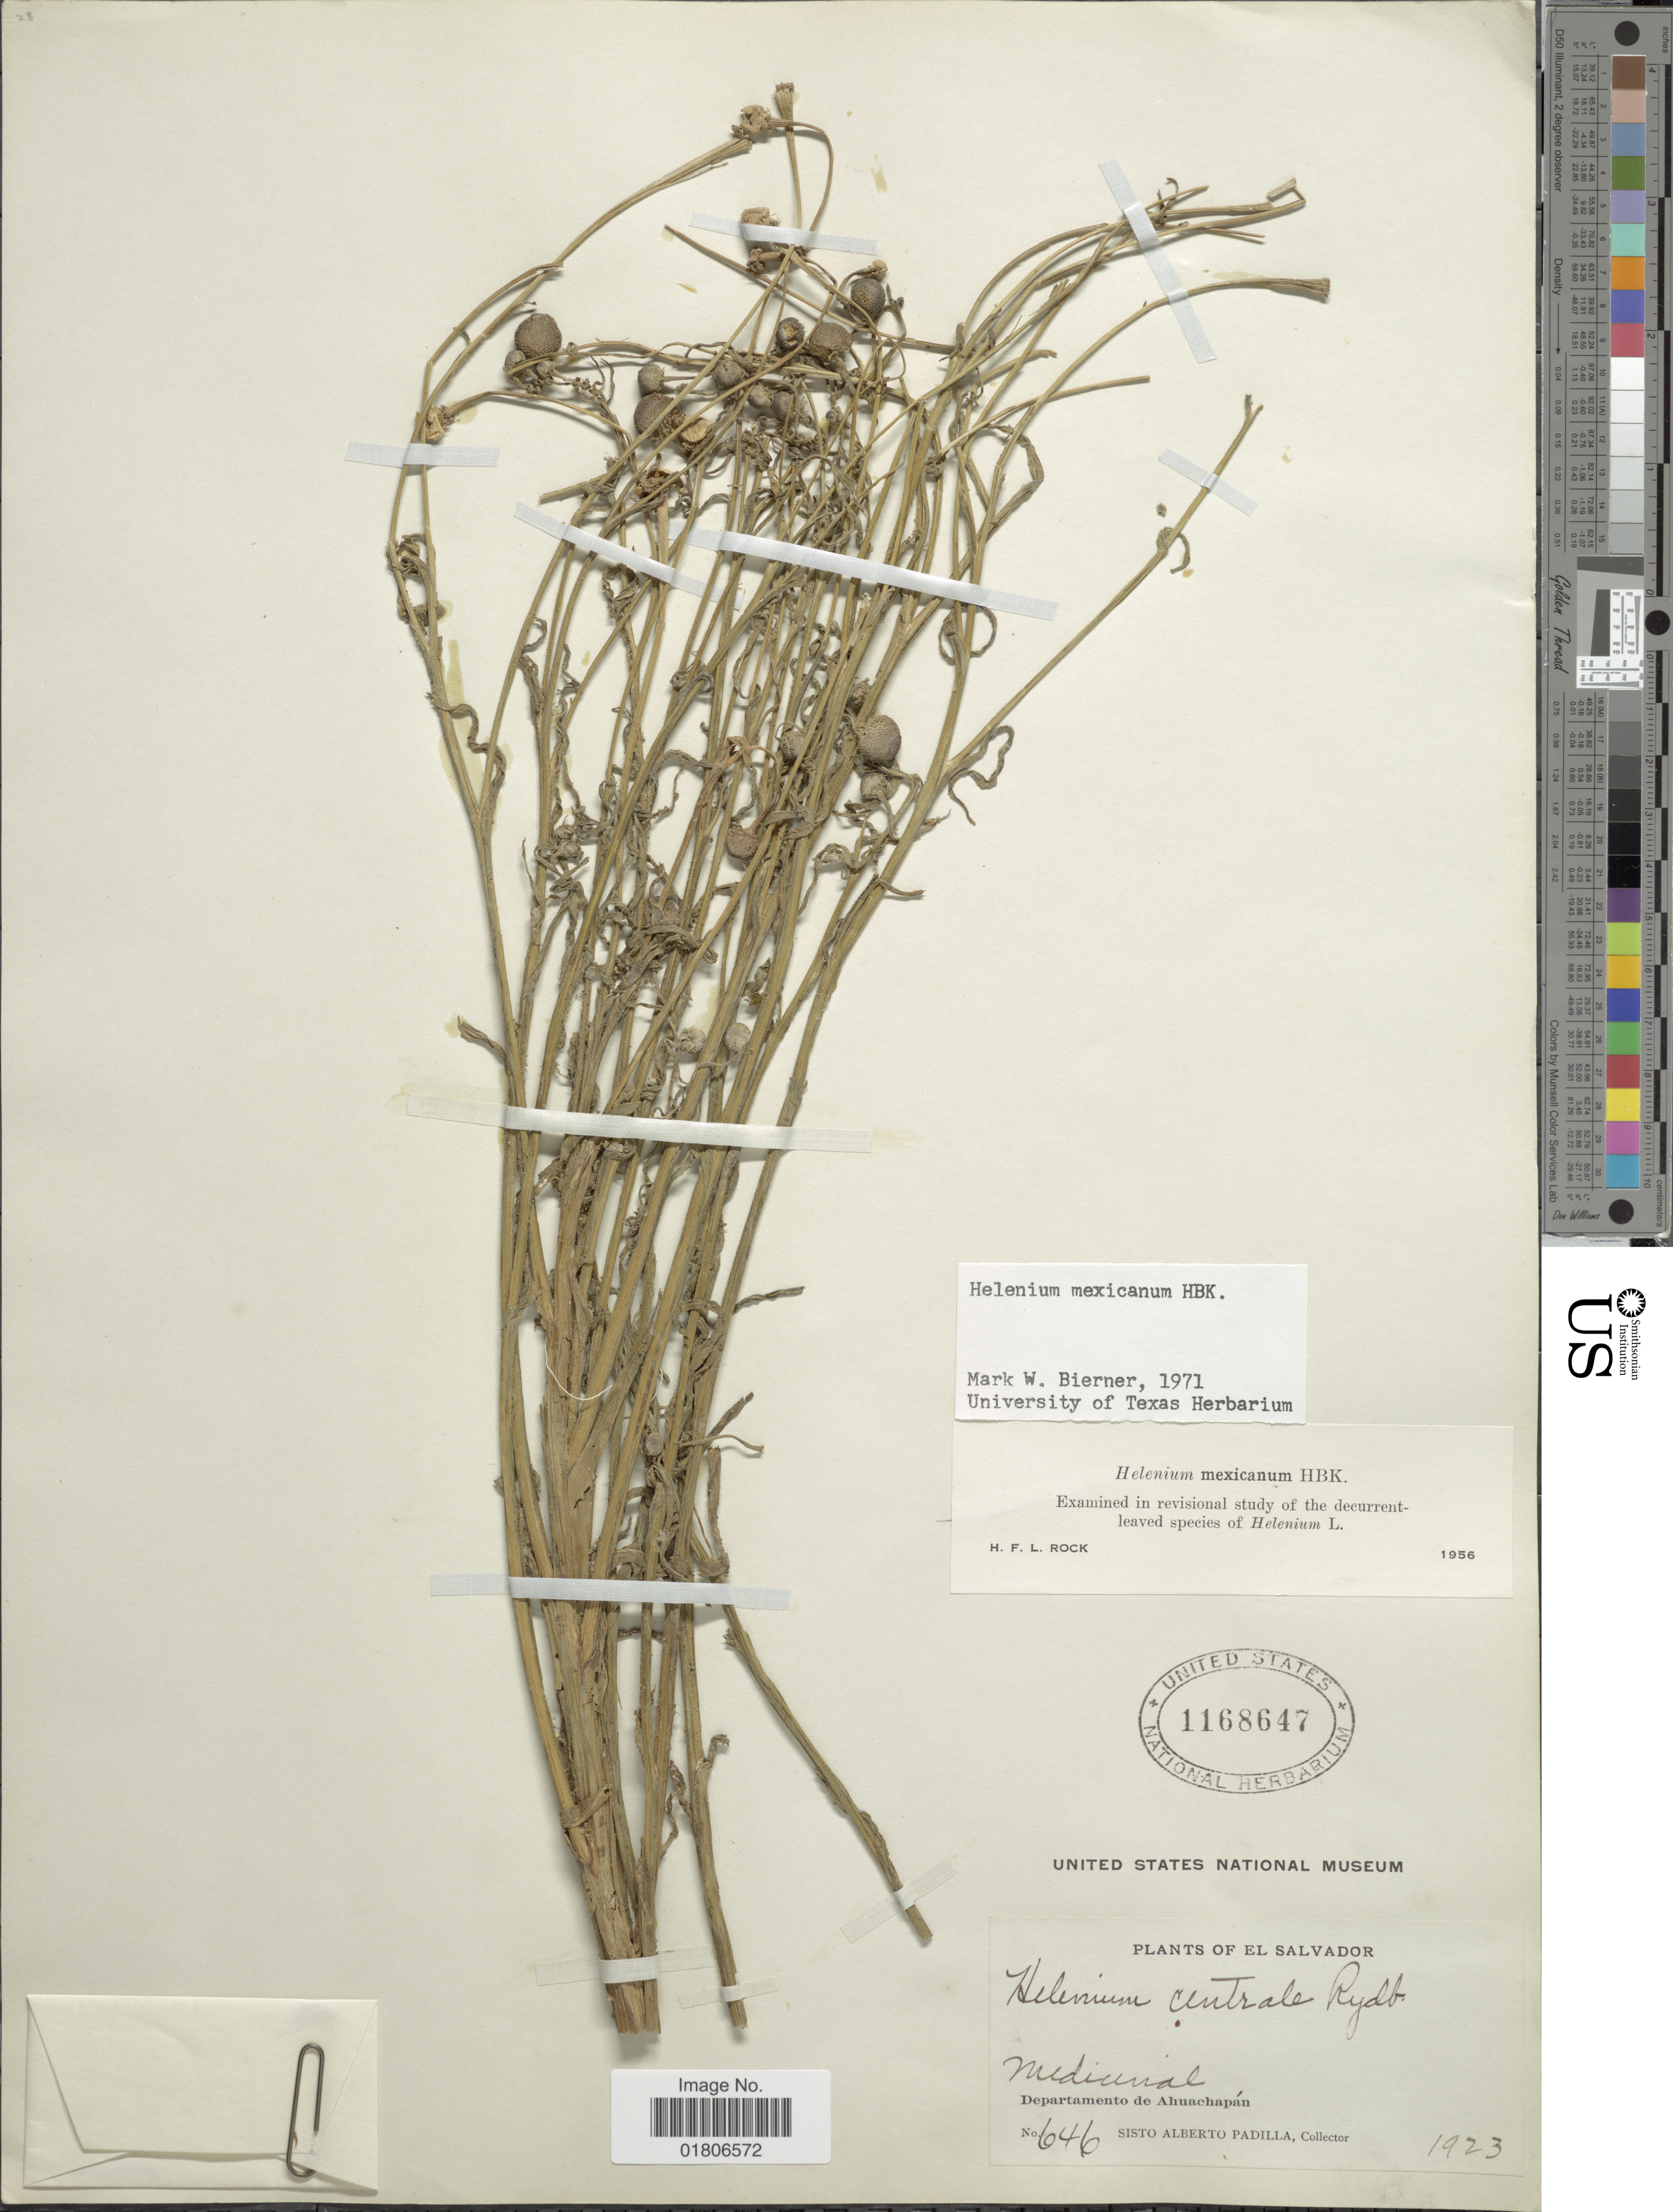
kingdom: Plantae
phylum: Tracheophyta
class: Magnoliopsida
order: Asterales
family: Asteraceae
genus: Helenium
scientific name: Helenium mexicanum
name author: Kunth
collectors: S. A. Padilla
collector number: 646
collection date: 1923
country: El Salvador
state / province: Ahuachapan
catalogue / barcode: US 1168647